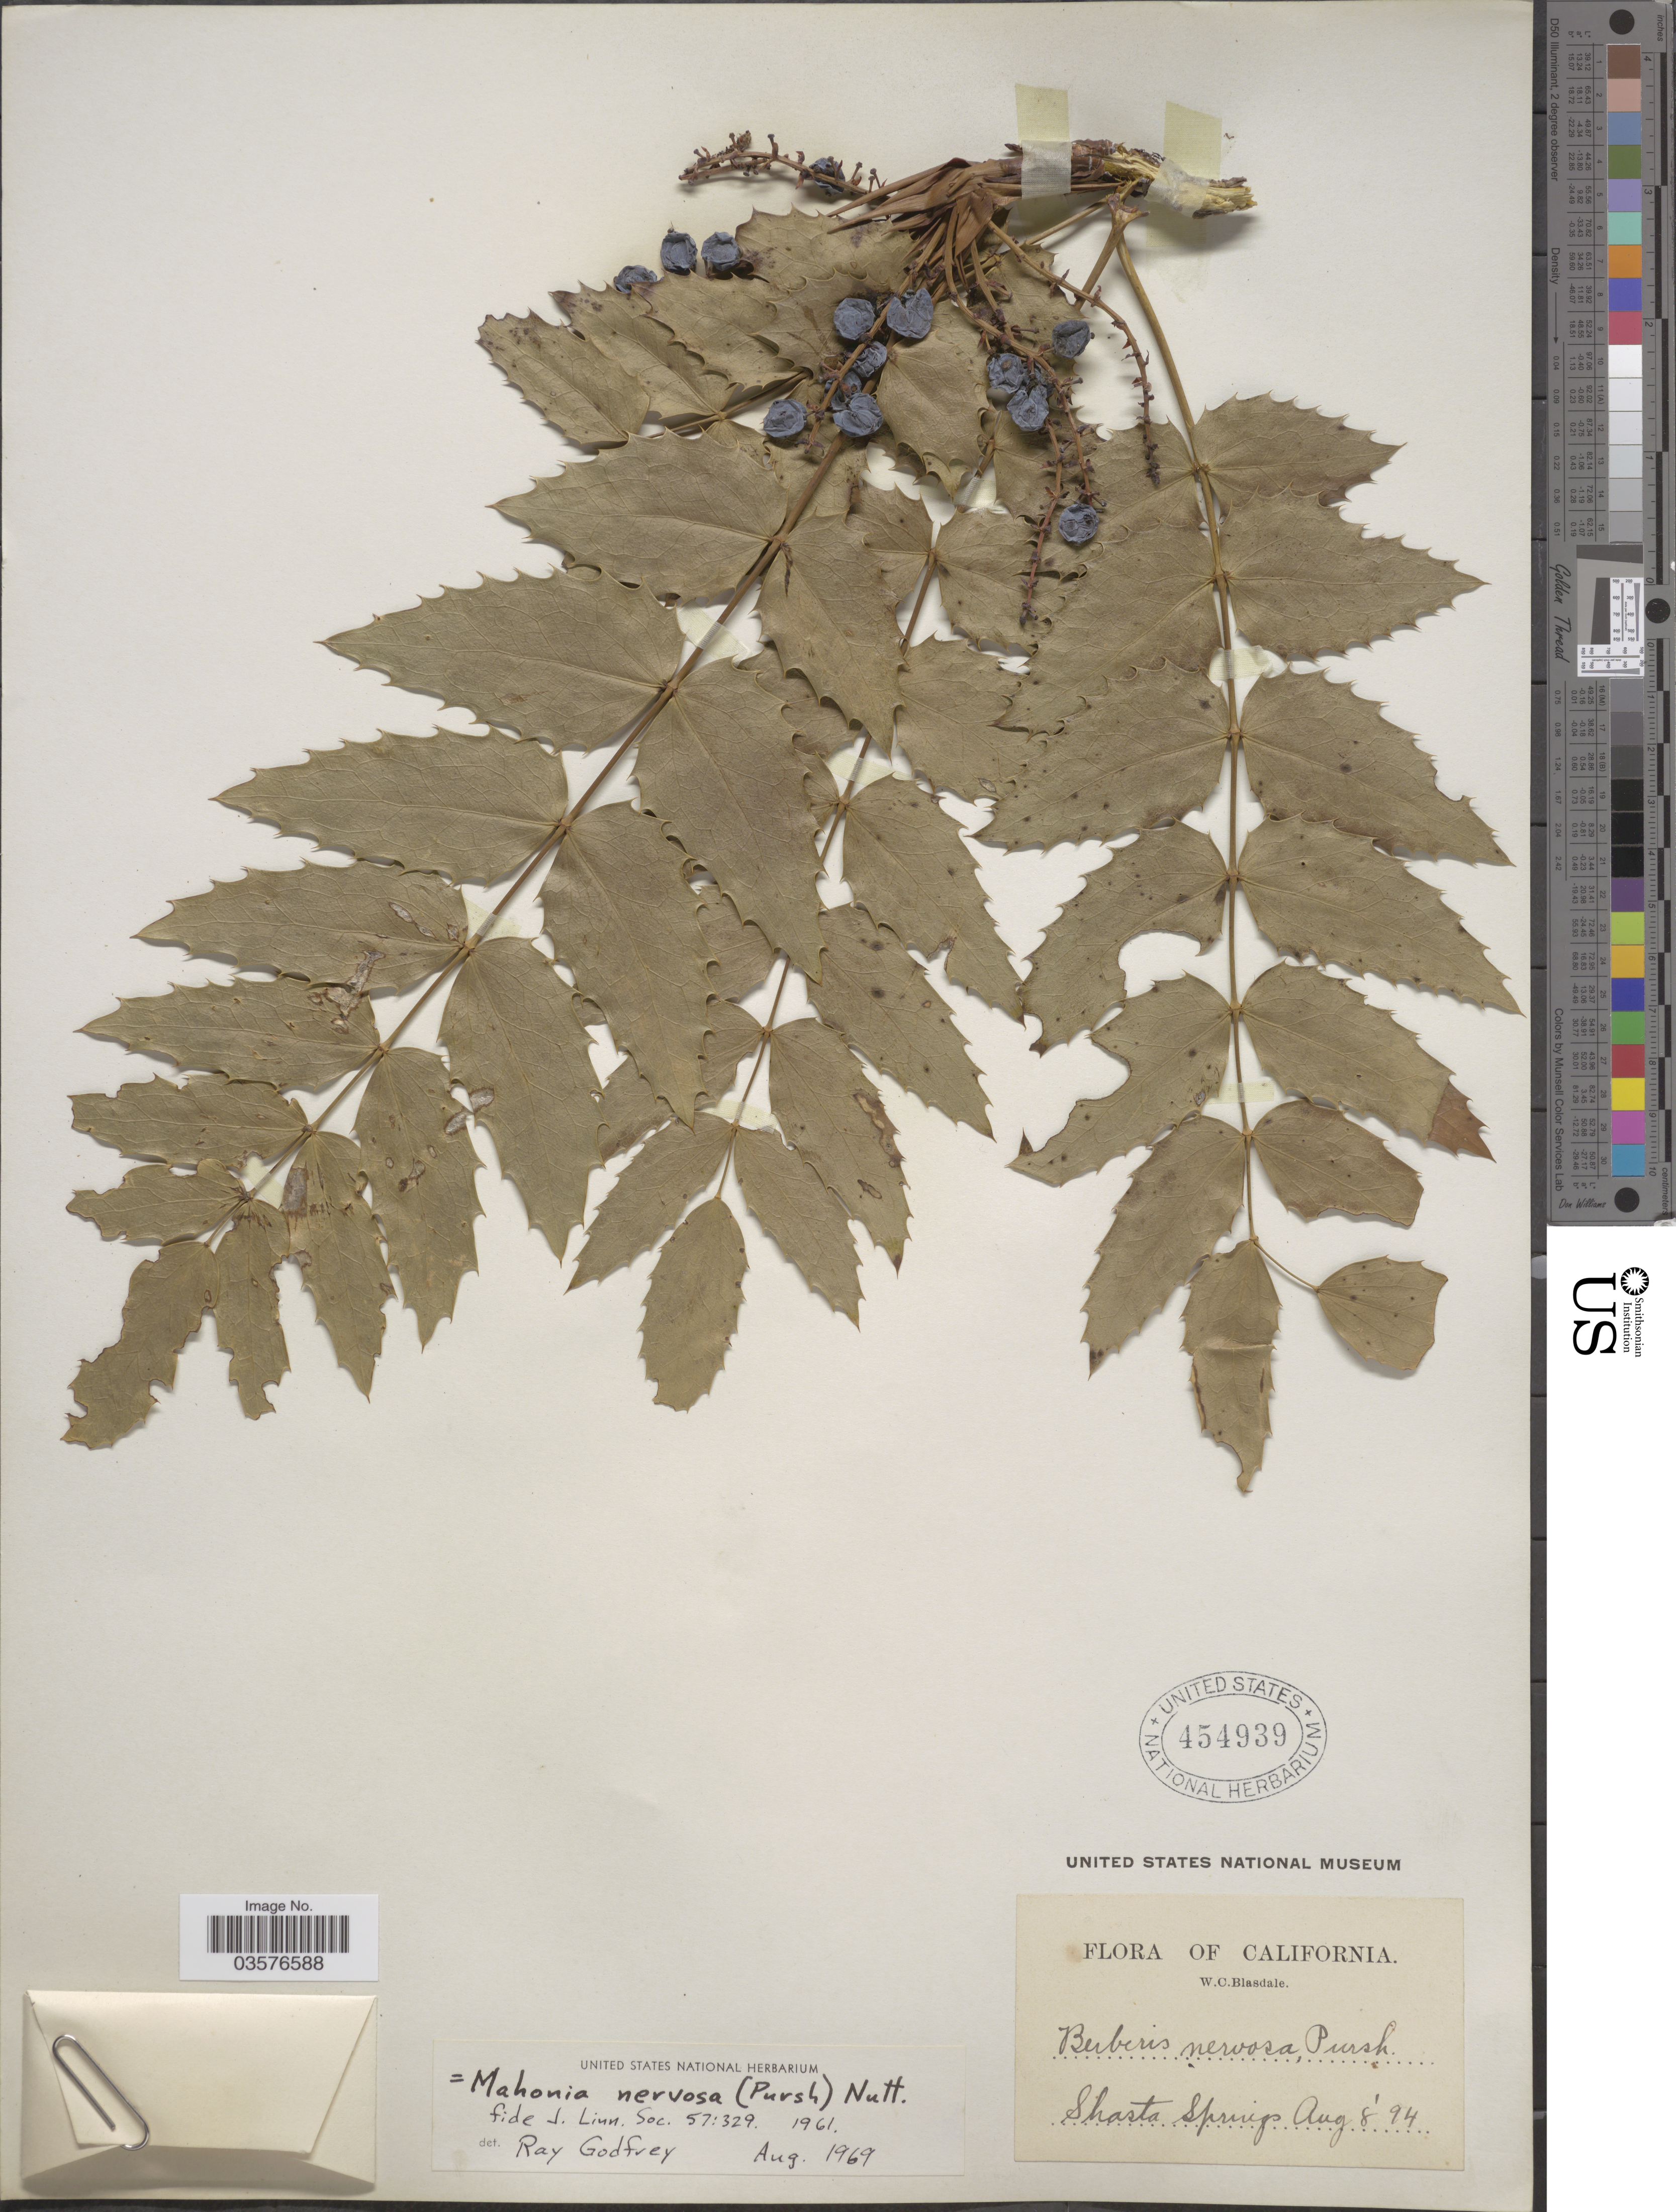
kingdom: Plantae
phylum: Tracheophyta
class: Magnoliopsida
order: Ranunculales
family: Berberidaceae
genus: Mahonia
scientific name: Mahonia nervosa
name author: (Pursh) Nutt.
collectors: W. Blasdale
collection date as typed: Transcribed d/m/y: 8/8/94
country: United States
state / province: California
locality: Shasta Springs.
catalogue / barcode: US 454939